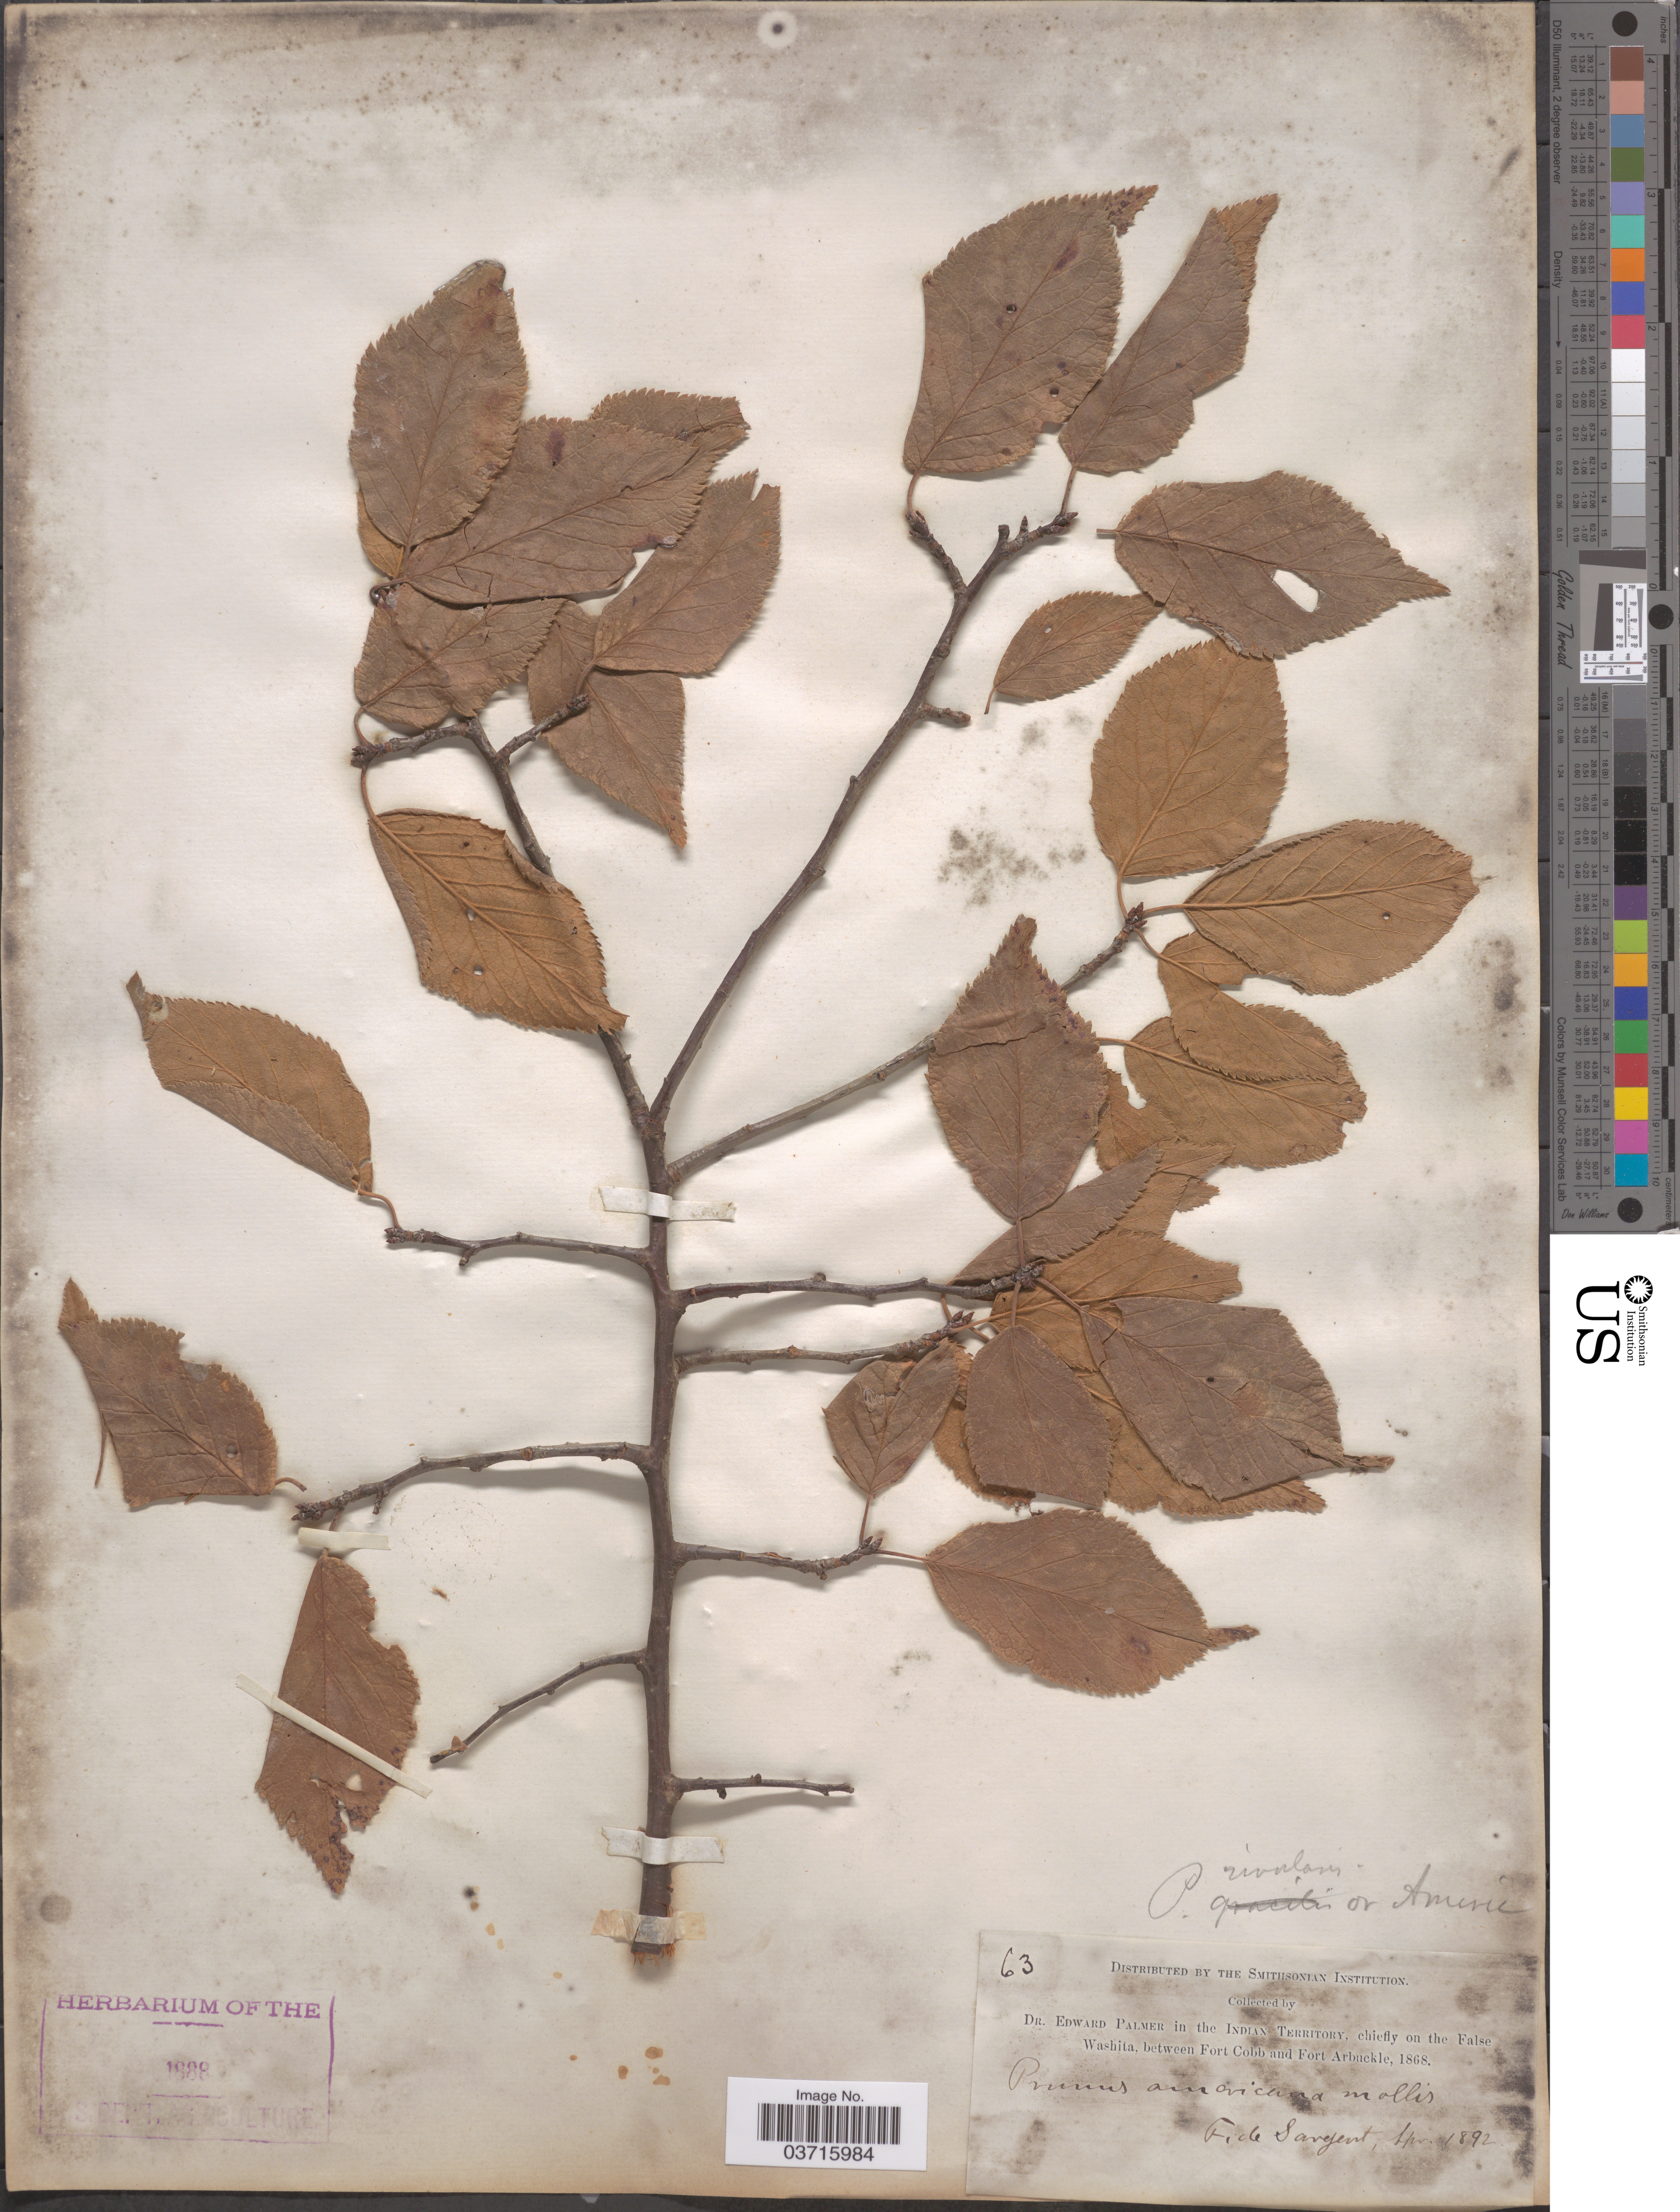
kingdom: Plantae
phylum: Tracheophyta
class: Magnoliopsida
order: Rosales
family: Rosaceae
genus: Prunus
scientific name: Prunus mexicana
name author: S. Watson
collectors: E. Palmer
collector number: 63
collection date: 1868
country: United States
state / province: Oklahoma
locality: In the Indian Territory, chiefly on the False Washita, between Fort Cobb and Fort Arbuckle.